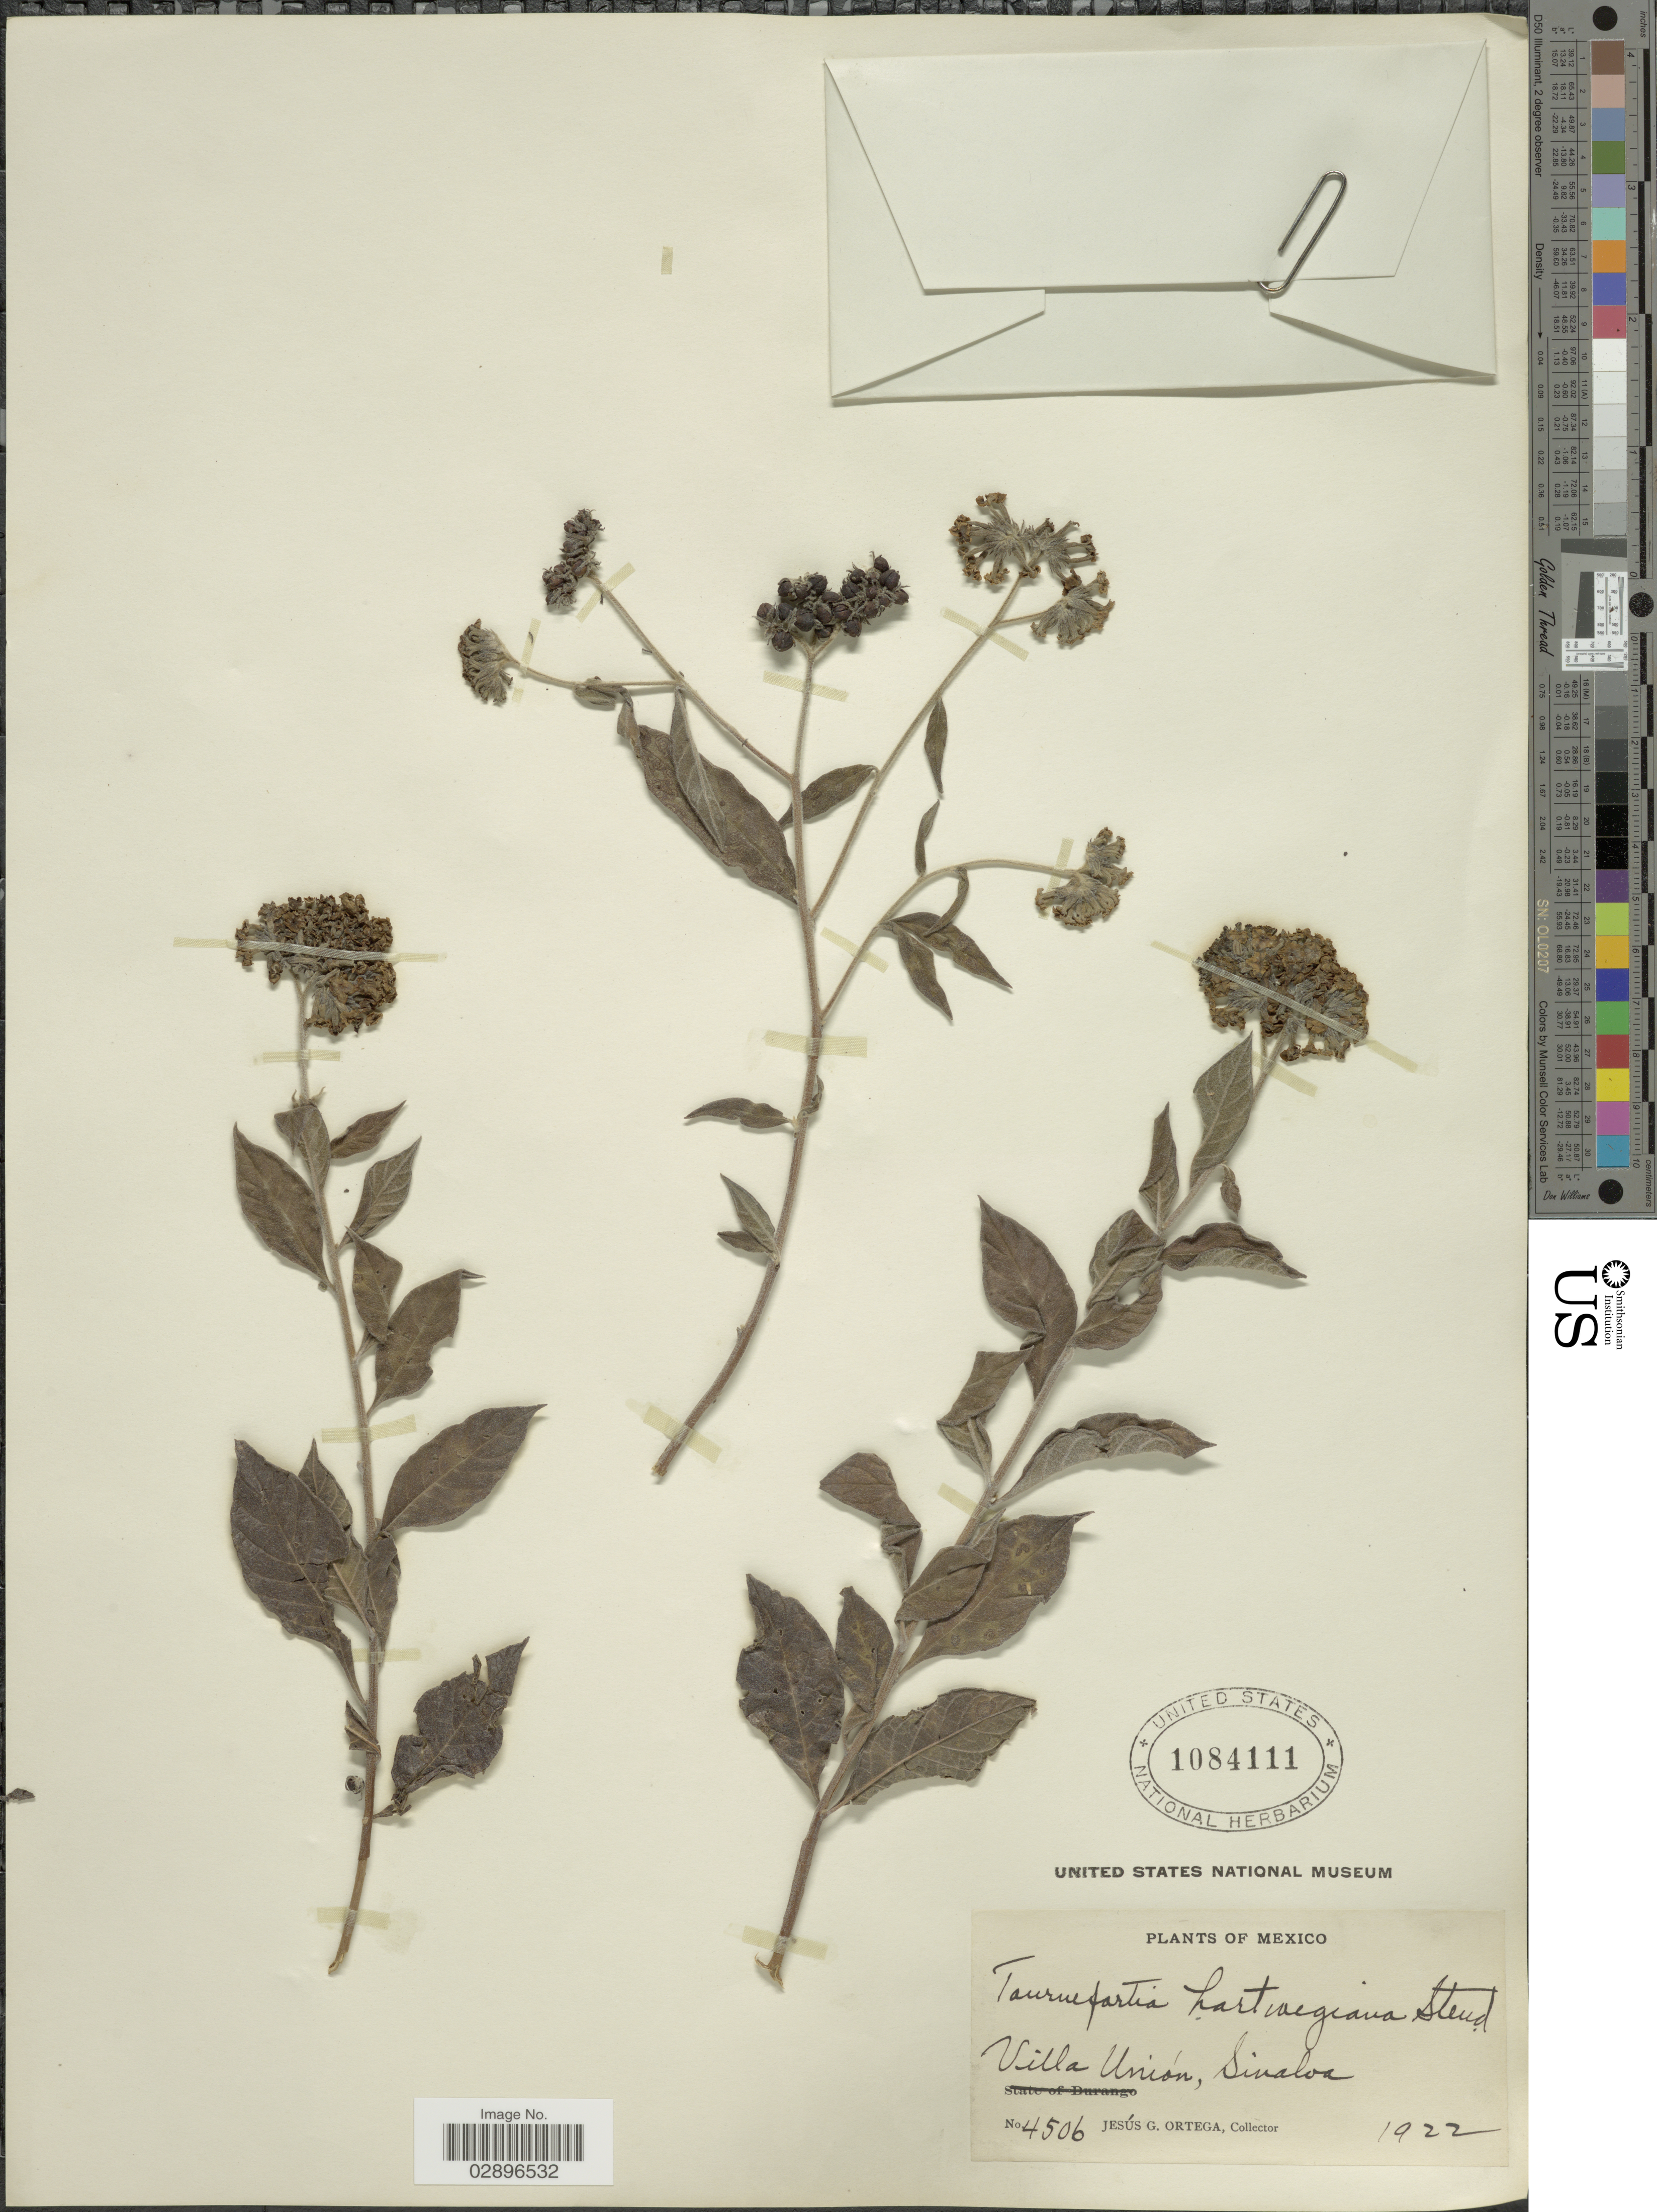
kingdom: Plantae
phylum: Tracheophyta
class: Magnoliopsida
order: Boraginales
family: Heliotropiaceae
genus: Tournefortia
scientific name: Tournefortia hartwegiana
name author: Steud.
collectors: J. Ortega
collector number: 4506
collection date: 1922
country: Mexico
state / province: Sinaloa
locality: Villa Unión.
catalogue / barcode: US 1084111